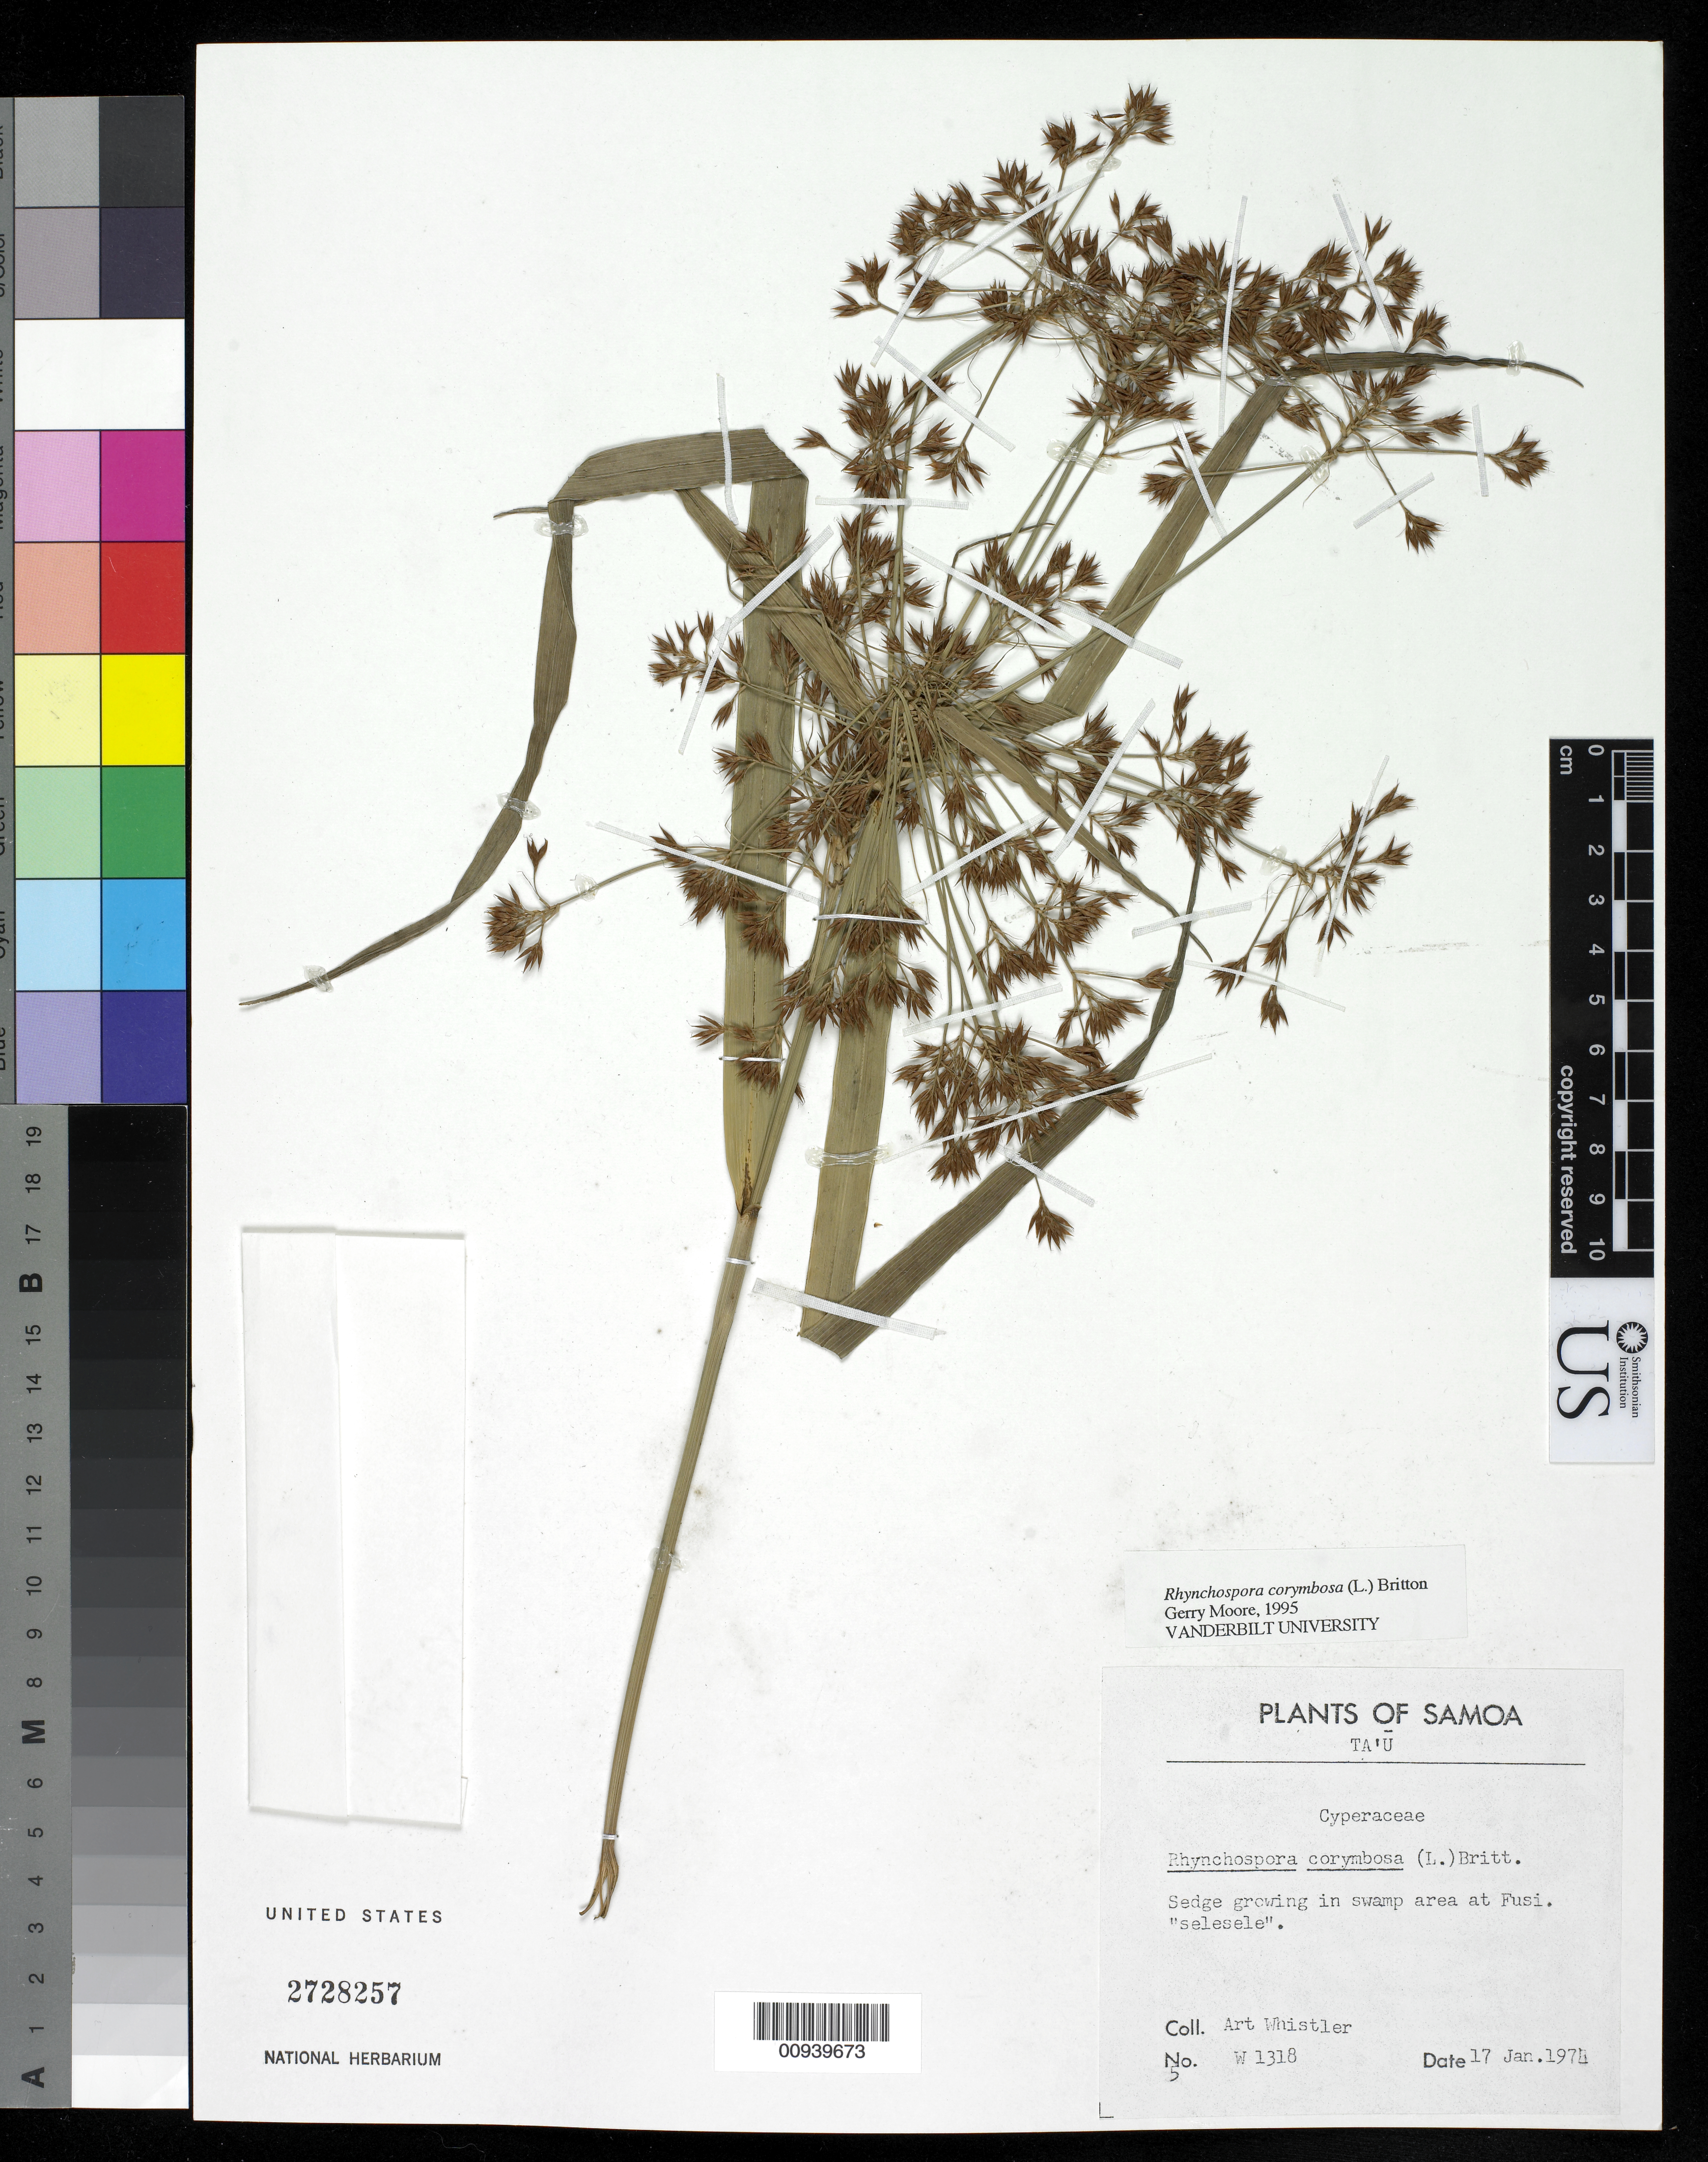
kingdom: Plantae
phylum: Tracheophyta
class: Liliopsida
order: Poales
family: Cyperaceae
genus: Rhynchospora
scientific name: Rhynchospora corymbosa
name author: (L.) Britton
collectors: A. Whistler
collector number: W 1318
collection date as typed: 17 Jan 1974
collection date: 1974-01-17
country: American Samoa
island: Ta'u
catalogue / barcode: US 2728257